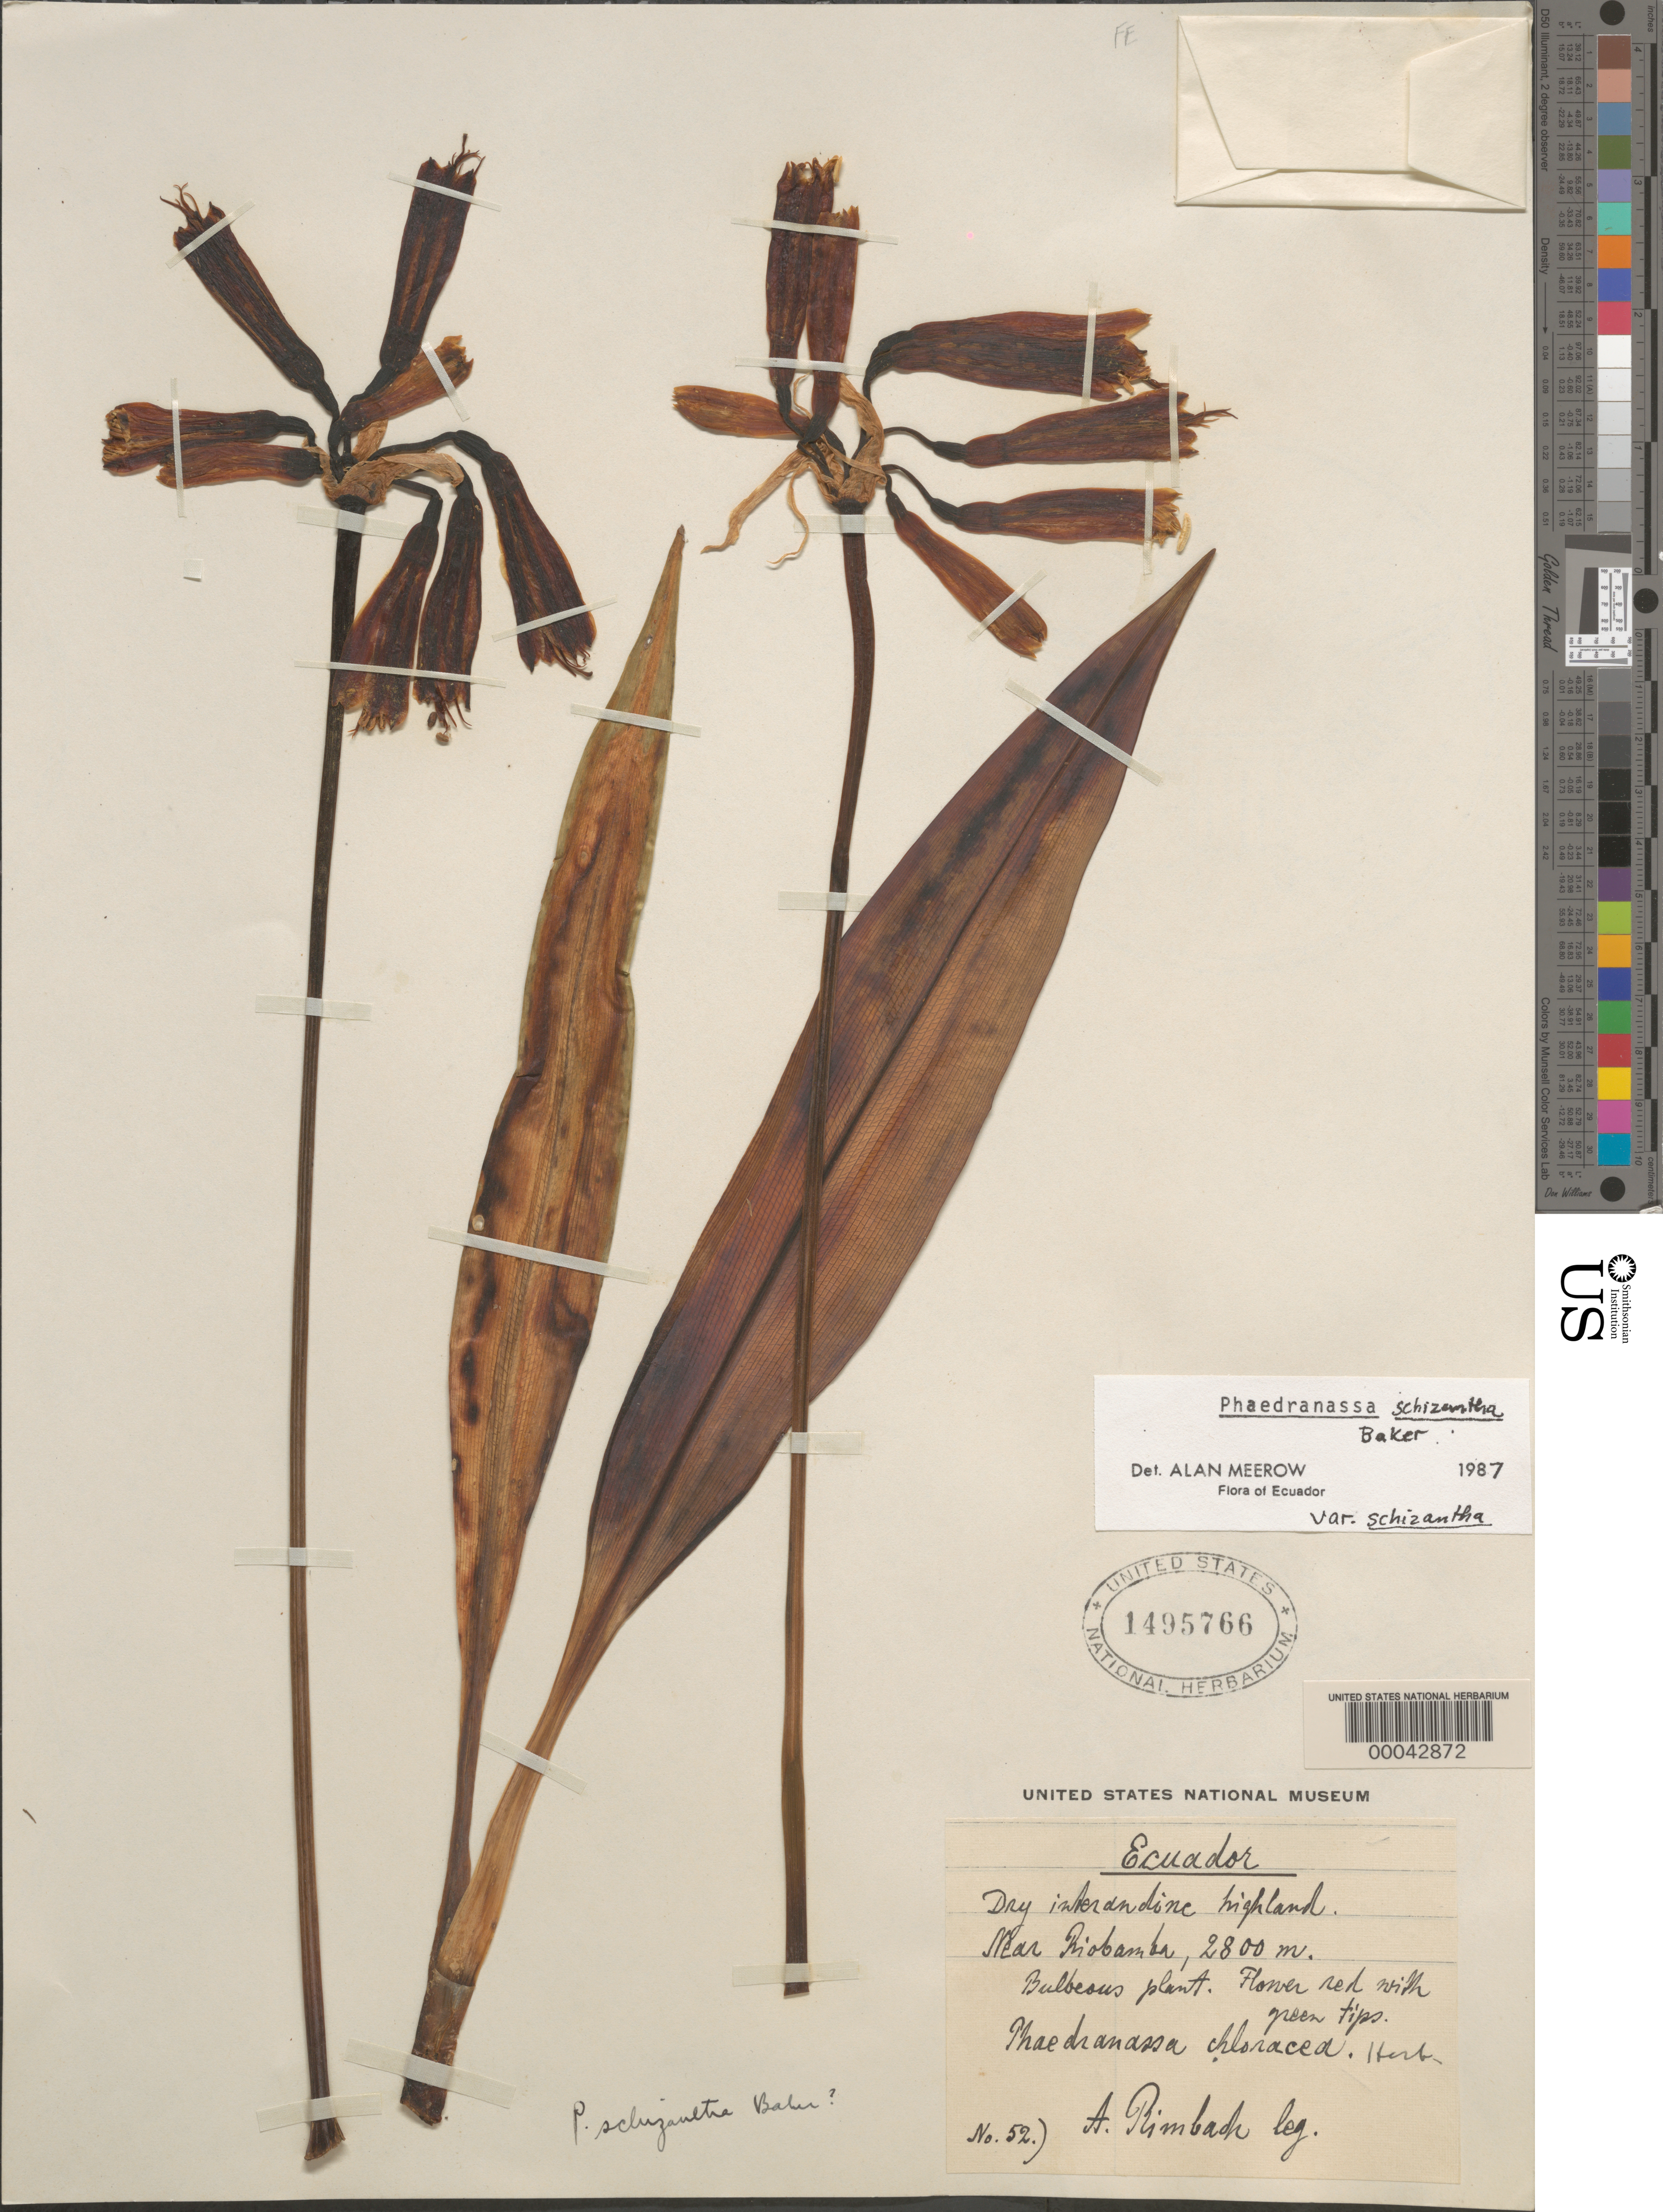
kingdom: Plantae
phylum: Tracheophyta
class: Liliopsida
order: Asparagales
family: Amaryllidaceae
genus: Phaedranassa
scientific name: Phaedranassa schizantha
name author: Baker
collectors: A. Rimbach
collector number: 52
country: Ecuador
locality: Near Riobamba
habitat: Dry interandine highland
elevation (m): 2800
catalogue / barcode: US 1495766